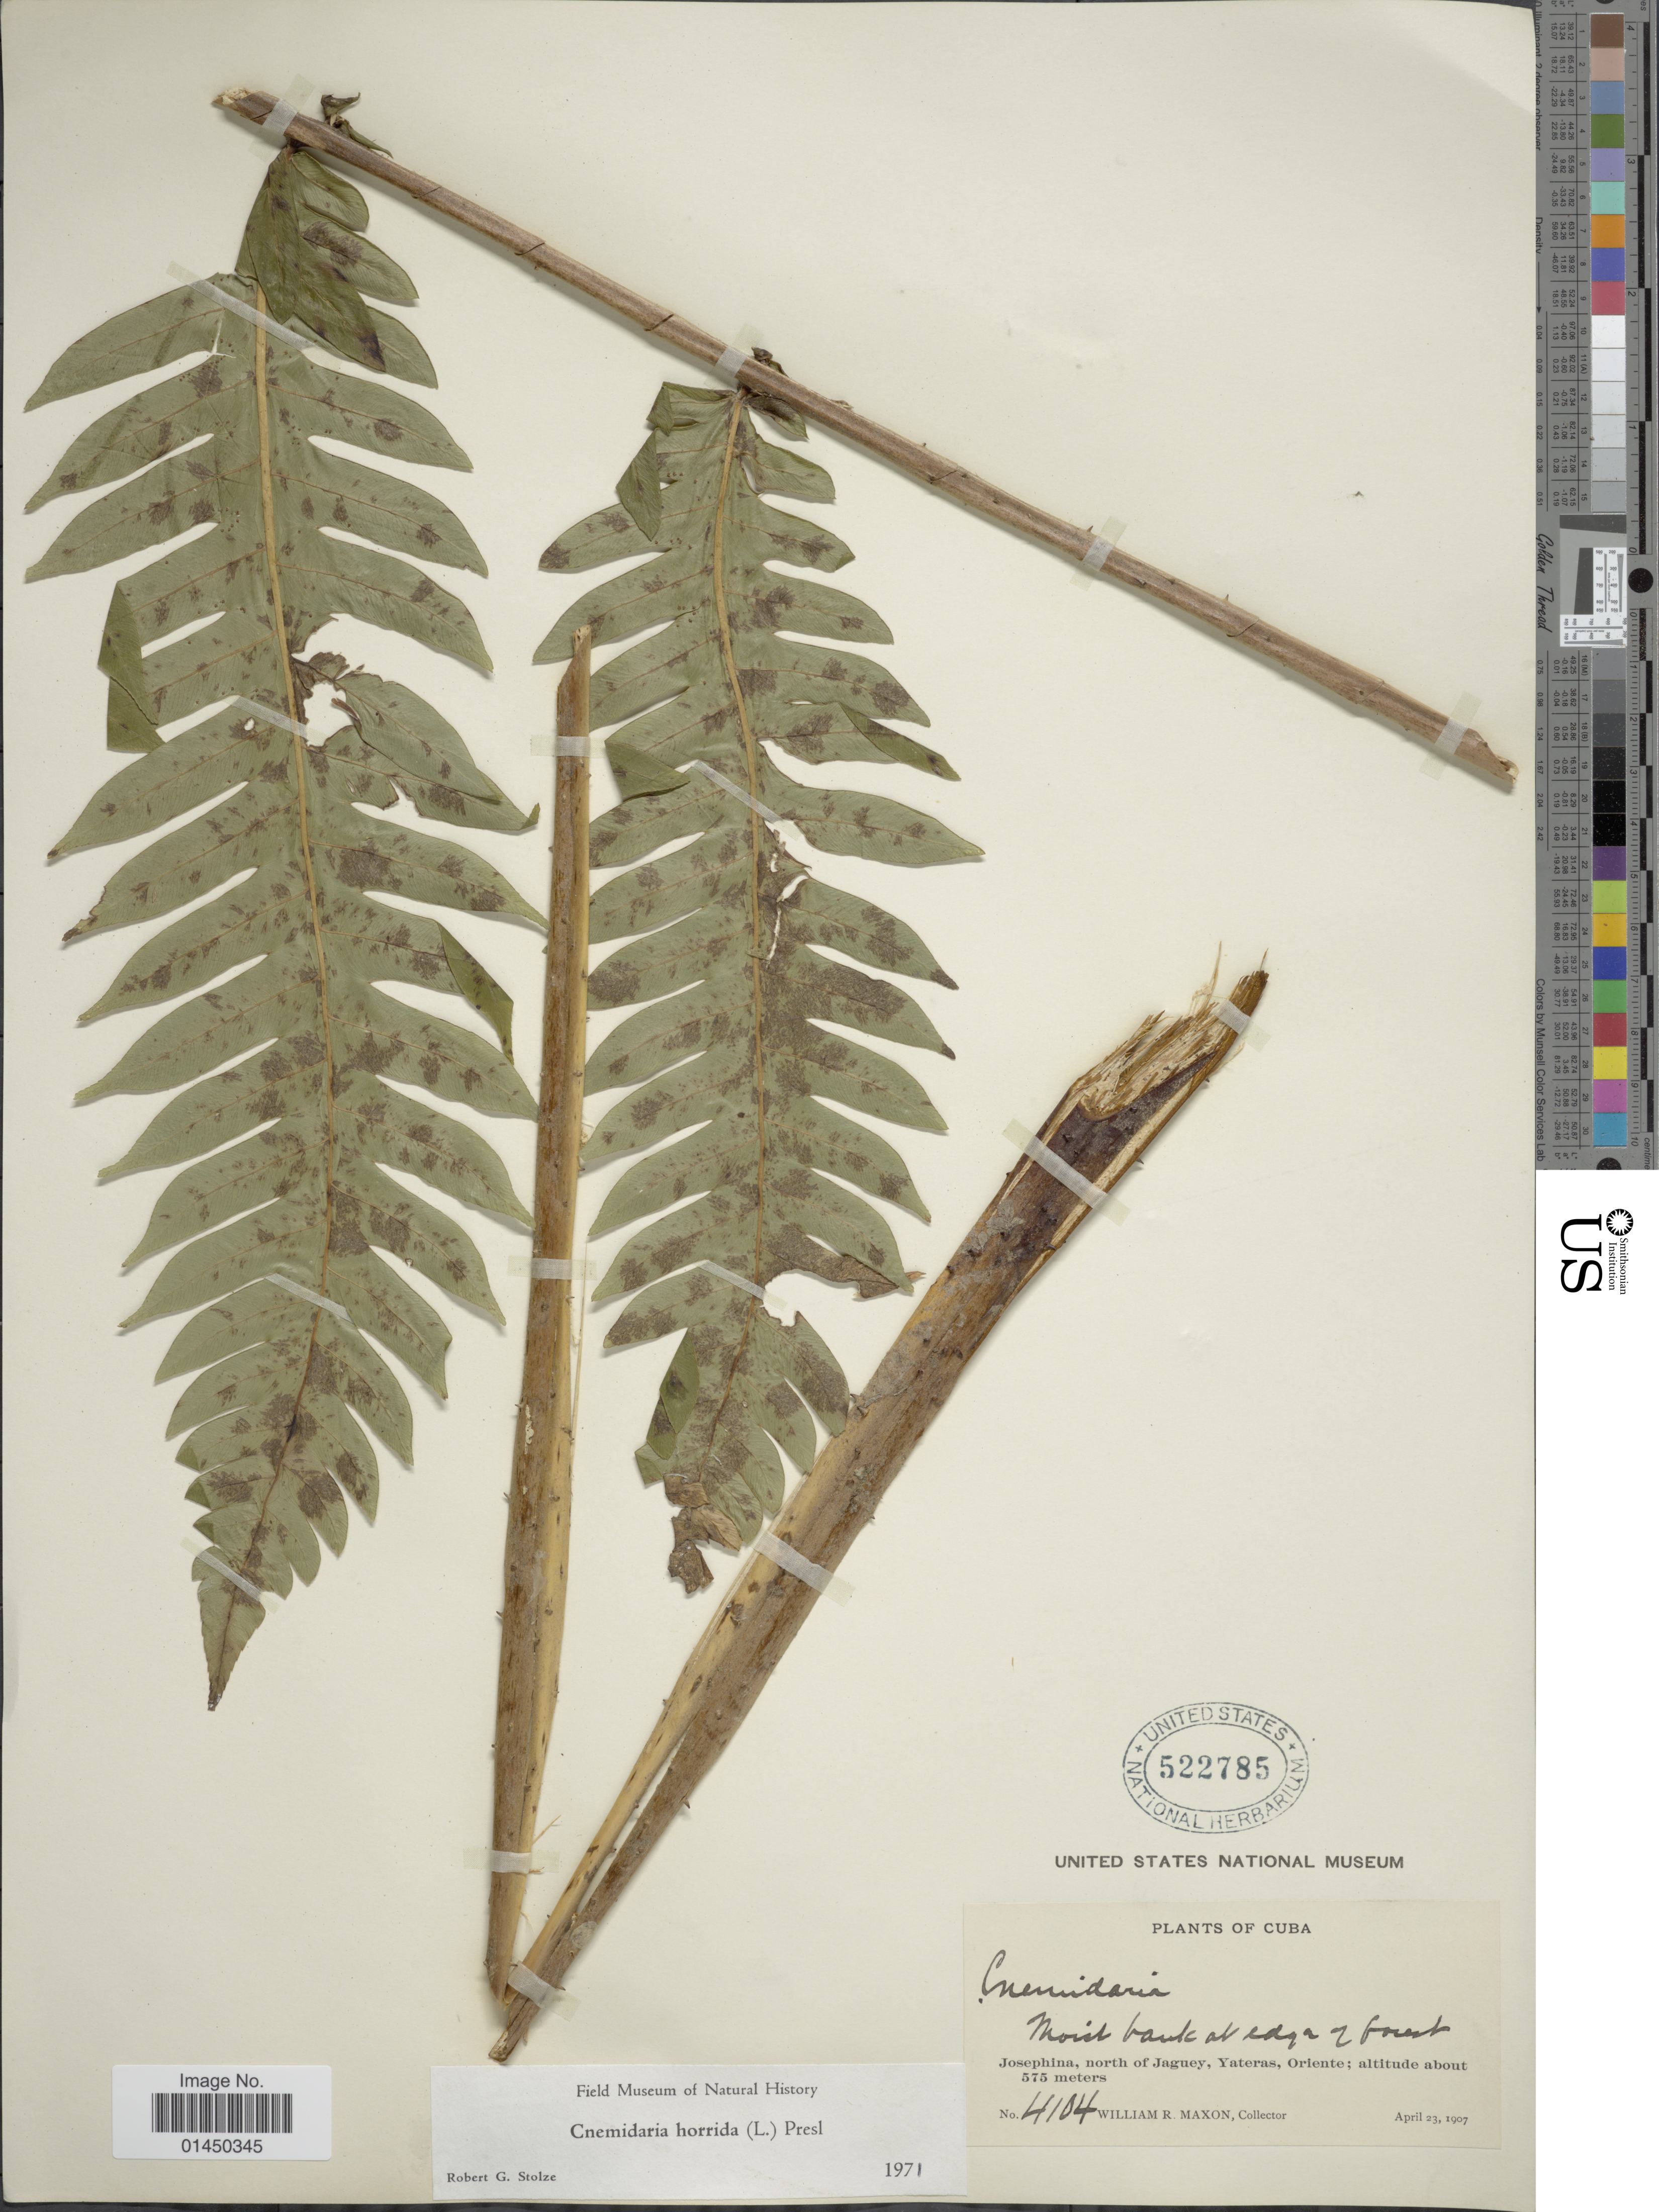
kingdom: Plantae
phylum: Tracheophyta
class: Polypodiopsida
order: Cyatheales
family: Cyatheaceae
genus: Cyathea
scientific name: Cyathea horrida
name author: (L.) Sm.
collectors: W. R. Maxon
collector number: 4104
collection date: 1907-04-23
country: Cuba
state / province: Oriente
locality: Moist bank at edge of forest, Josephina, north of Jaguey, Yateras.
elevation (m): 575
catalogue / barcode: US 522785